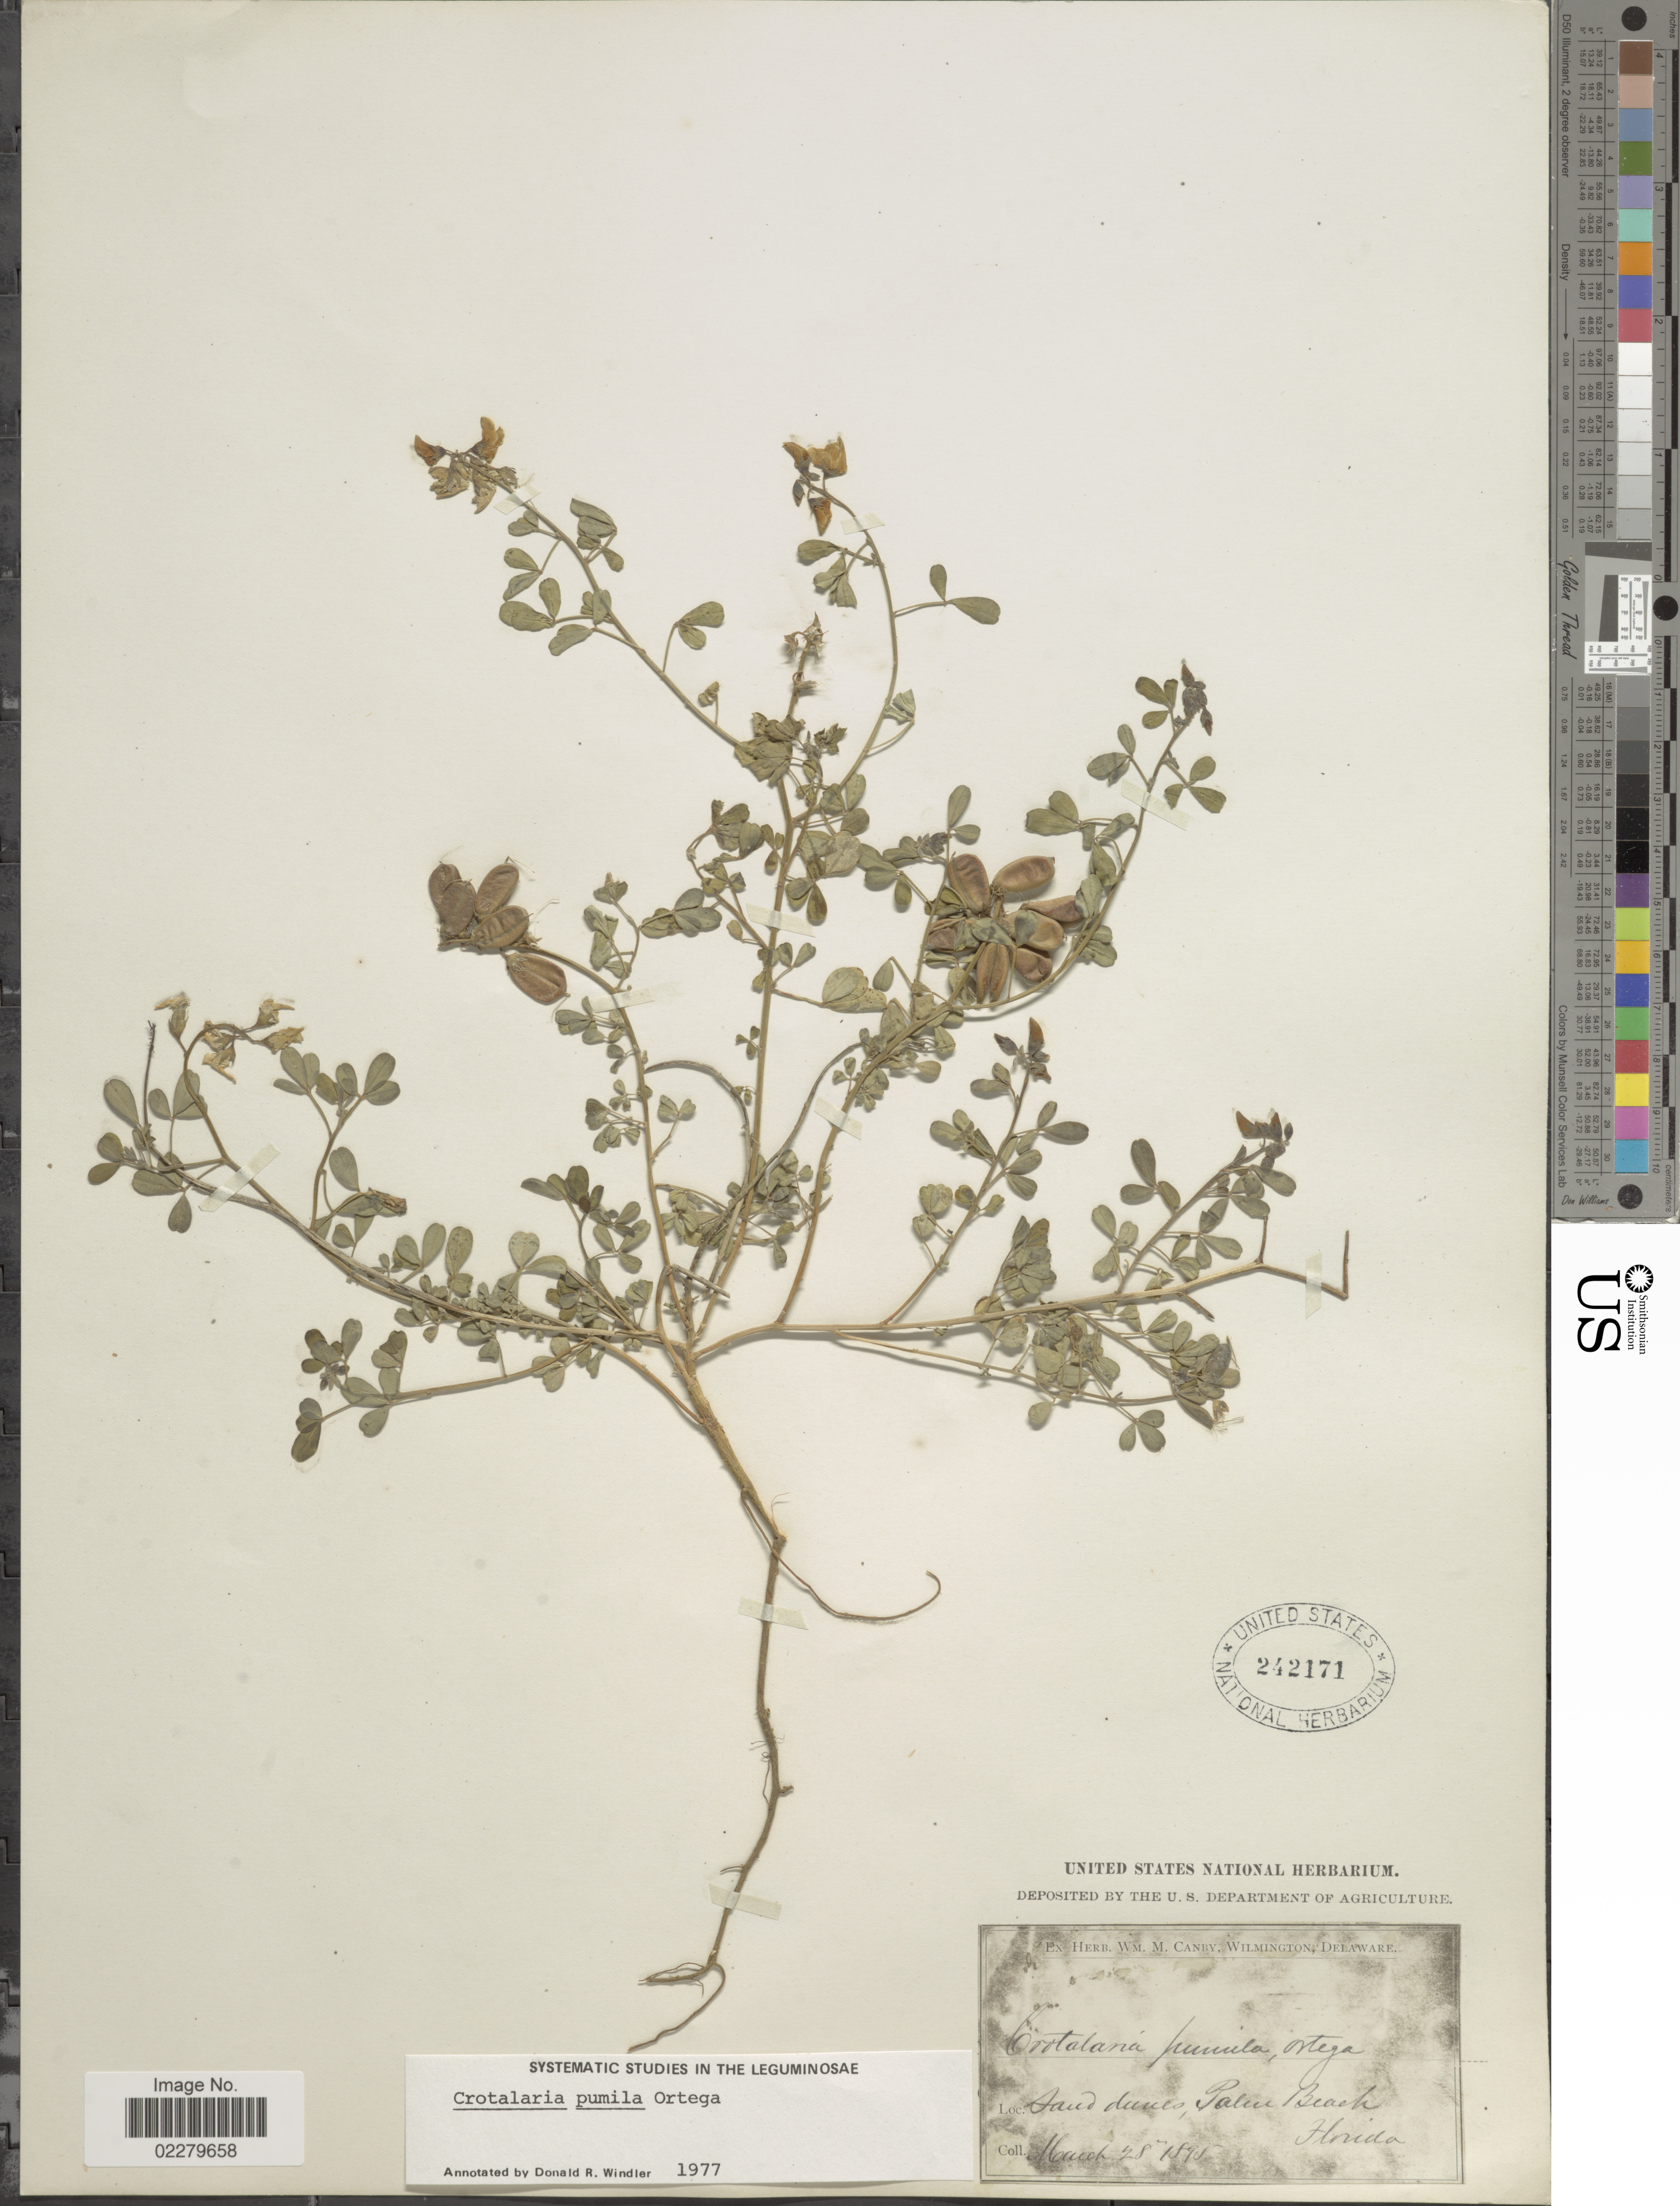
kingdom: Plantae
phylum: Tracheophyta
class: Magnoliopsida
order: Fabales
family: Fabaceae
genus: Crotalaria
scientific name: Crotalaria pumila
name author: Ortega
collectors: ex herb. W.M. Canby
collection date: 1895-03-28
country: United States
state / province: Florida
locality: Sand Dunes, Palm Beach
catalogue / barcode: US 242171